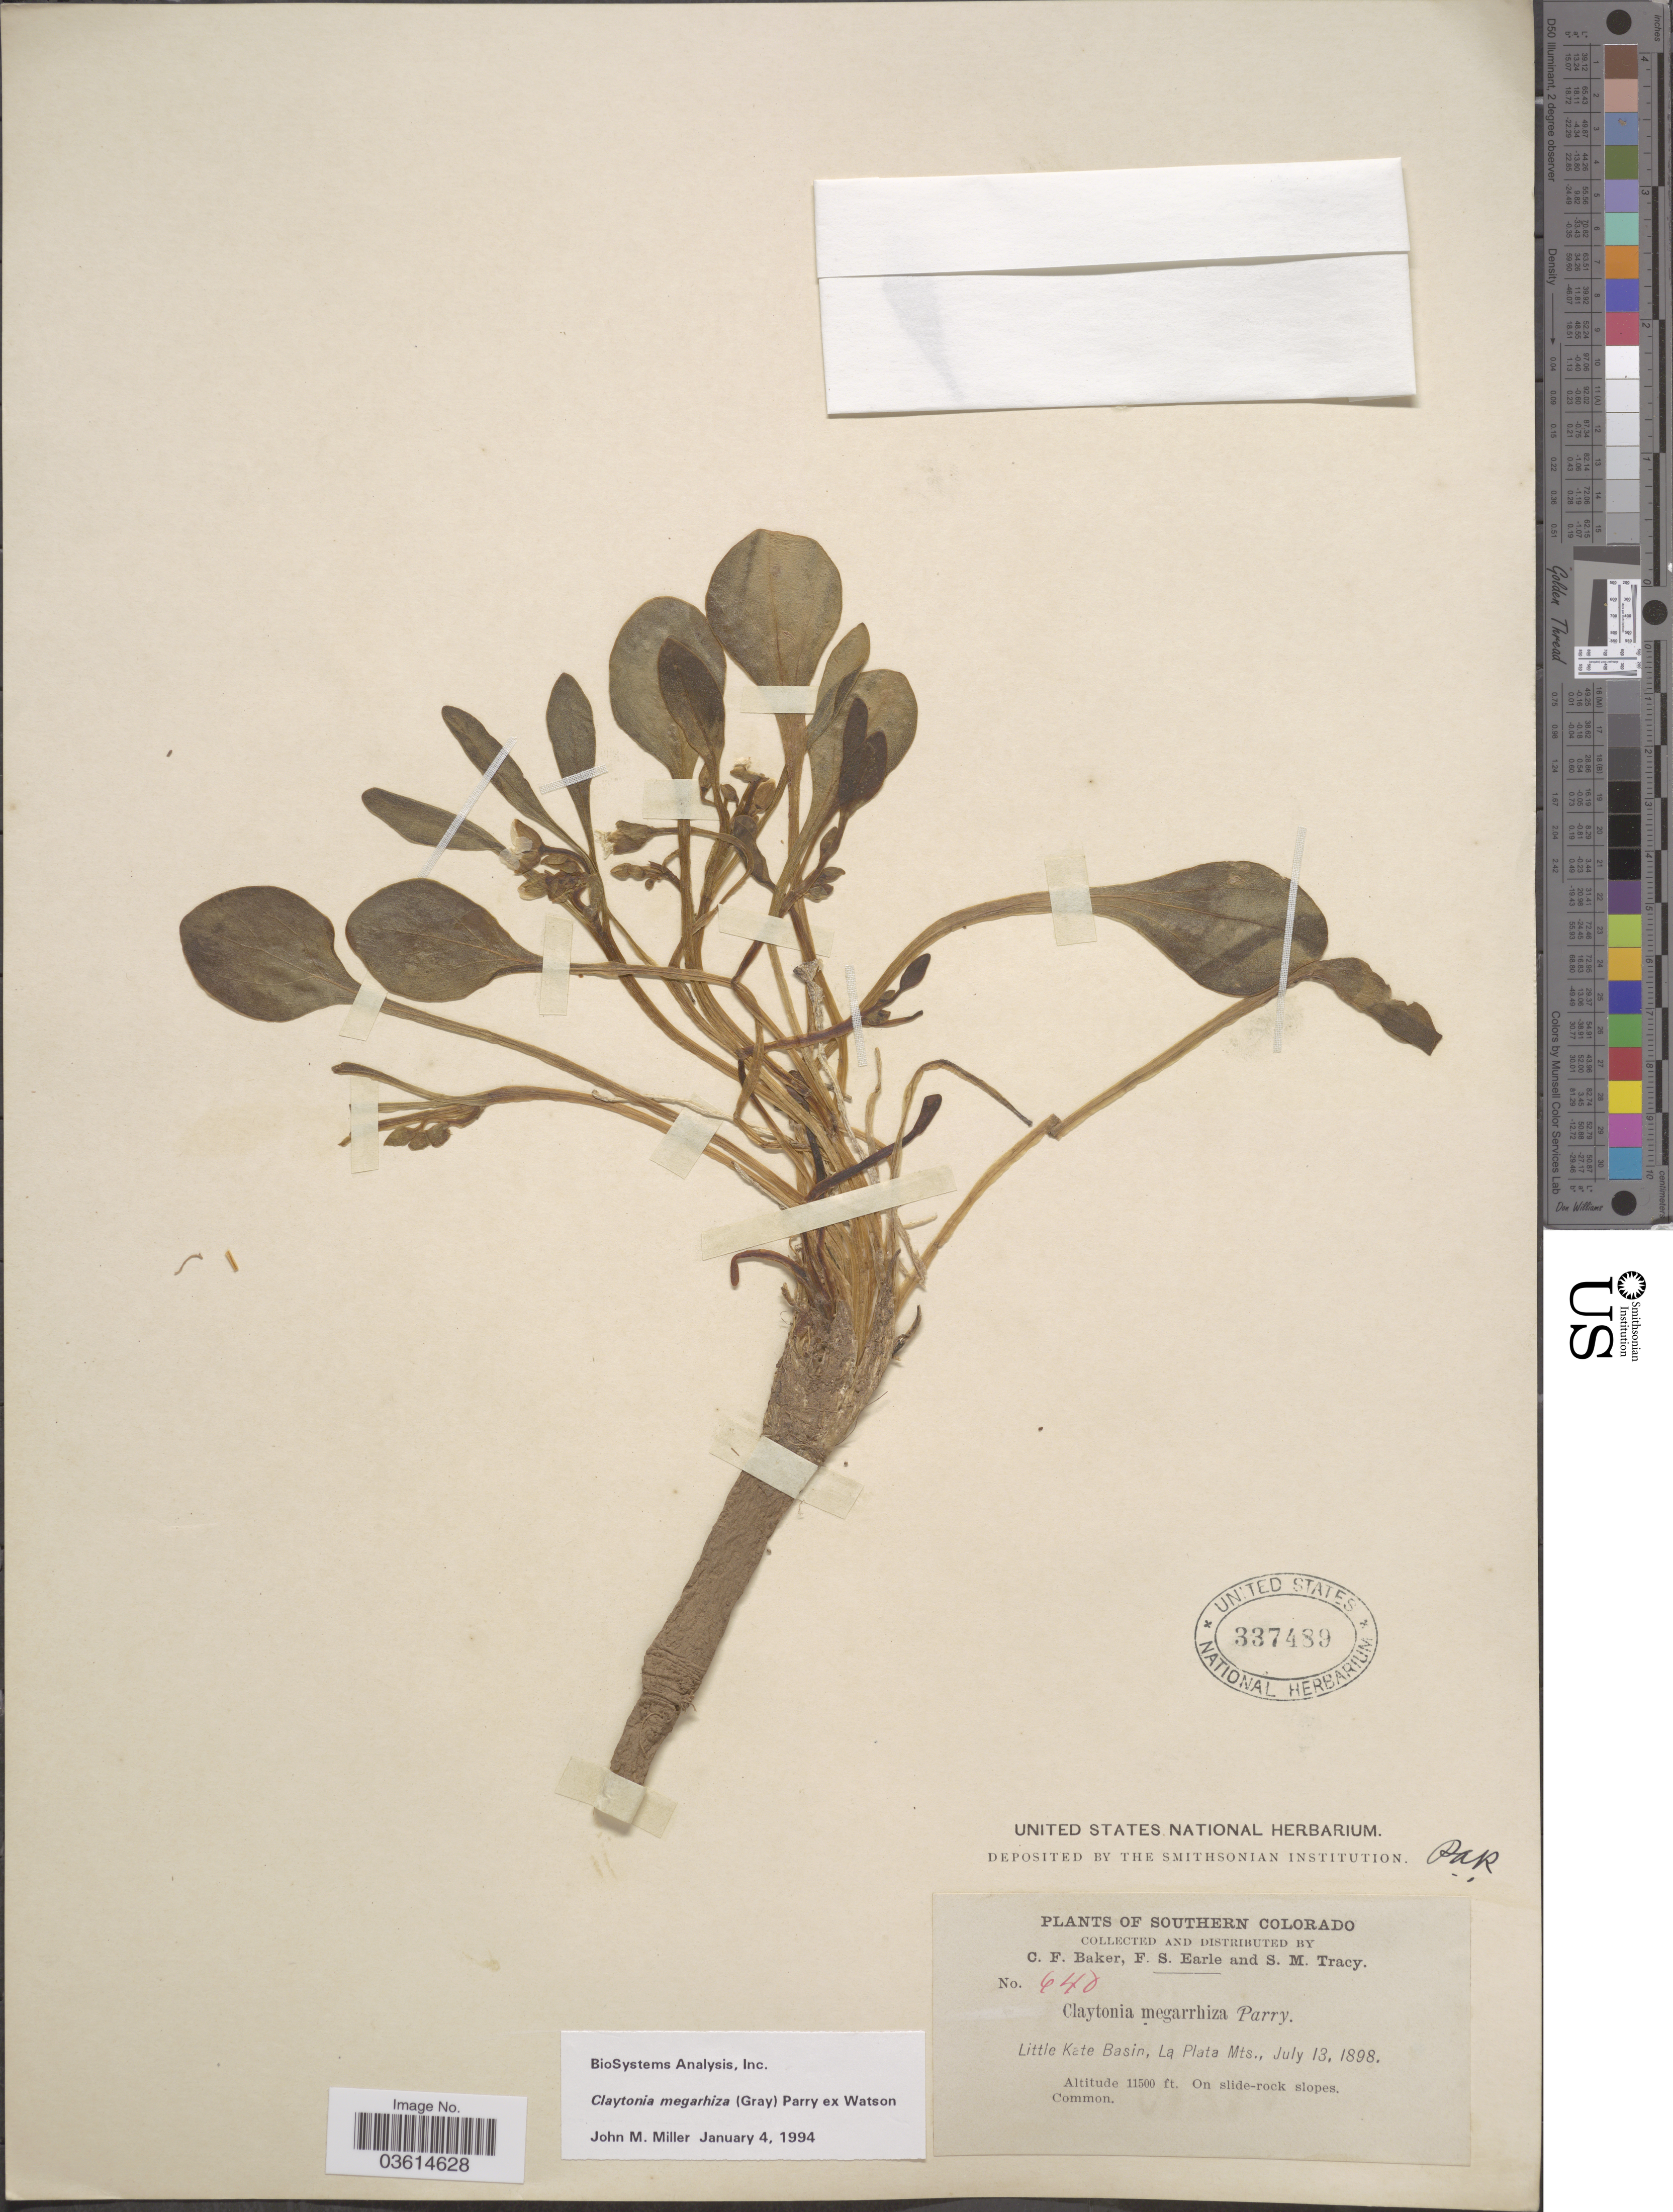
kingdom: Plantae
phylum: Tracheophyta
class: Magnoliopsida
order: Caryophyllales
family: Montiaceae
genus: Claytonia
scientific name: Claytonia megarhiza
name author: (A. Gray) Parry ex S. Watson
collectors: C. F. Baker, F. S. Earle & S. M. Tracy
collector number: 640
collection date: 1898-07-13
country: United States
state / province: Colorado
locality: Southern Colorado. Little Kate Basin, La Plata Mts.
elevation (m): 3505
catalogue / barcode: US 337489